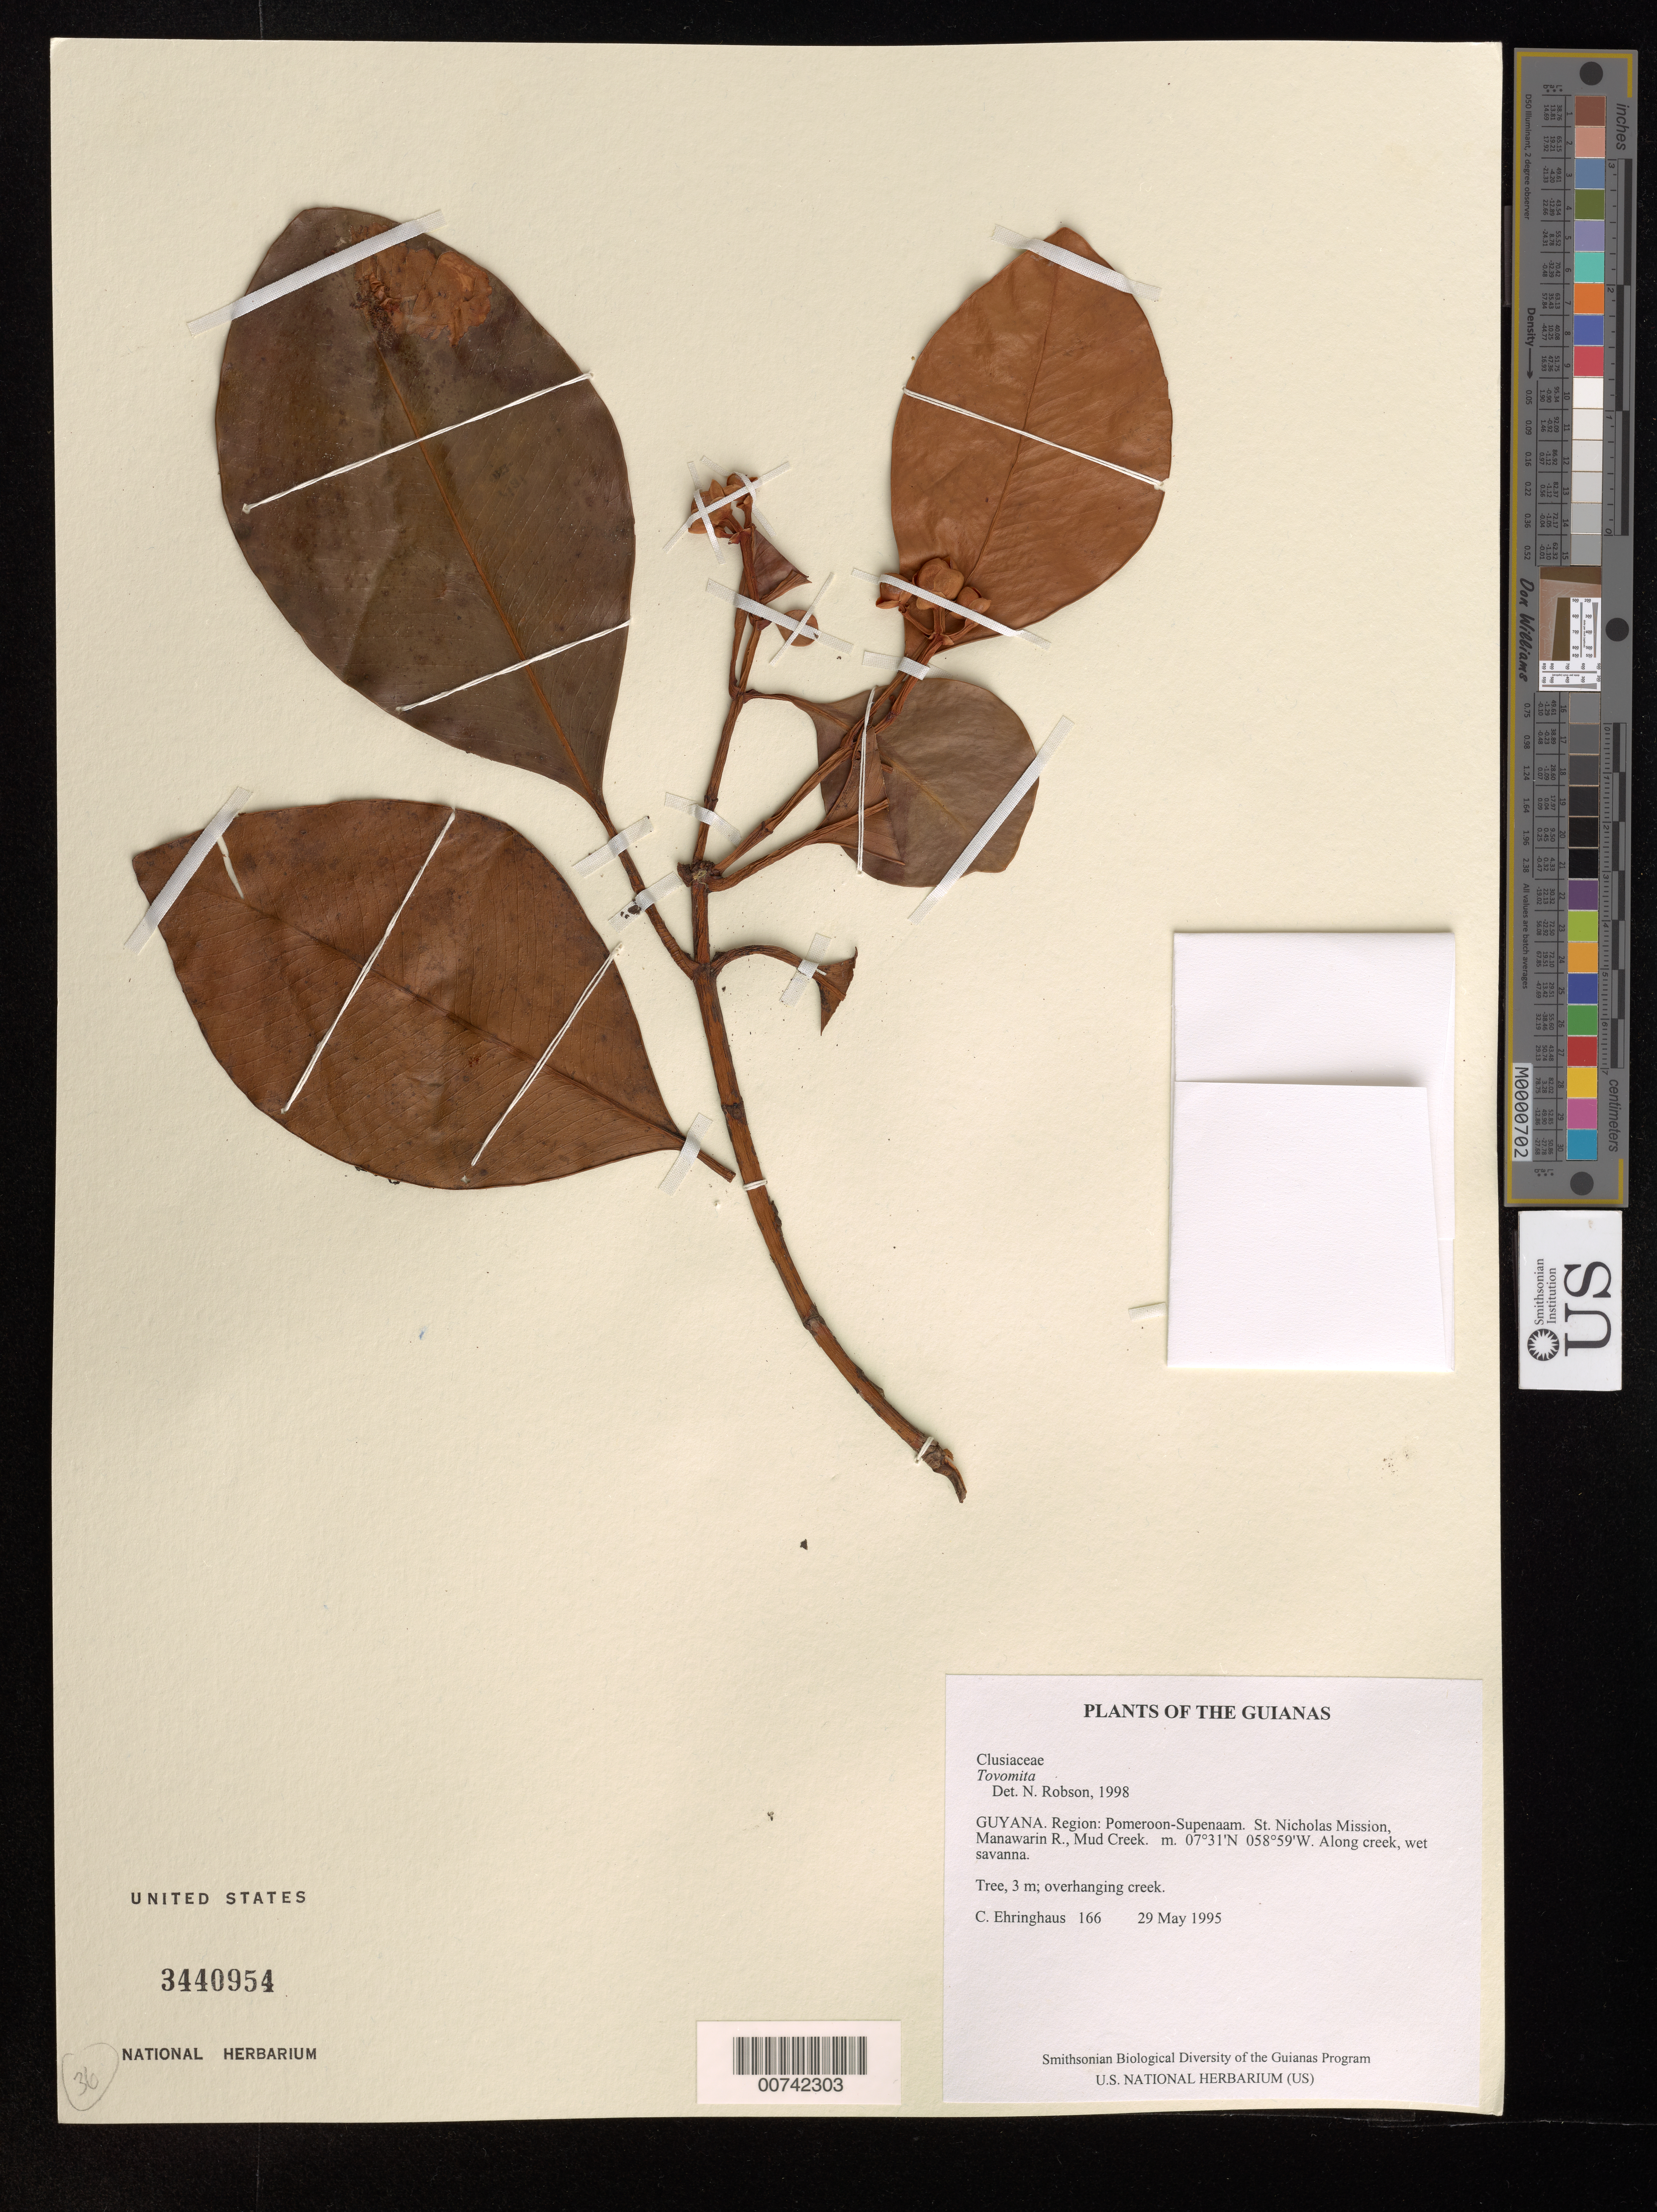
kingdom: Plantae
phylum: Tracheophyta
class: Magnoliopsida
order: Malpighiales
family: Clusiaceae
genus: Tovomita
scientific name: Tovomita sp.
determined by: Robson, Norman K. B.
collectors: C. Ehringhaus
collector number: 166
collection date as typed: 29 May 1995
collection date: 1995-05-29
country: Guyana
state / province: Pomeroon-Supenaam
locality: St. Nicholas Mission, Manawarin R., Mud Creek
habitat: Along creek, wet savanna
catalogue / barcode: US 3440954